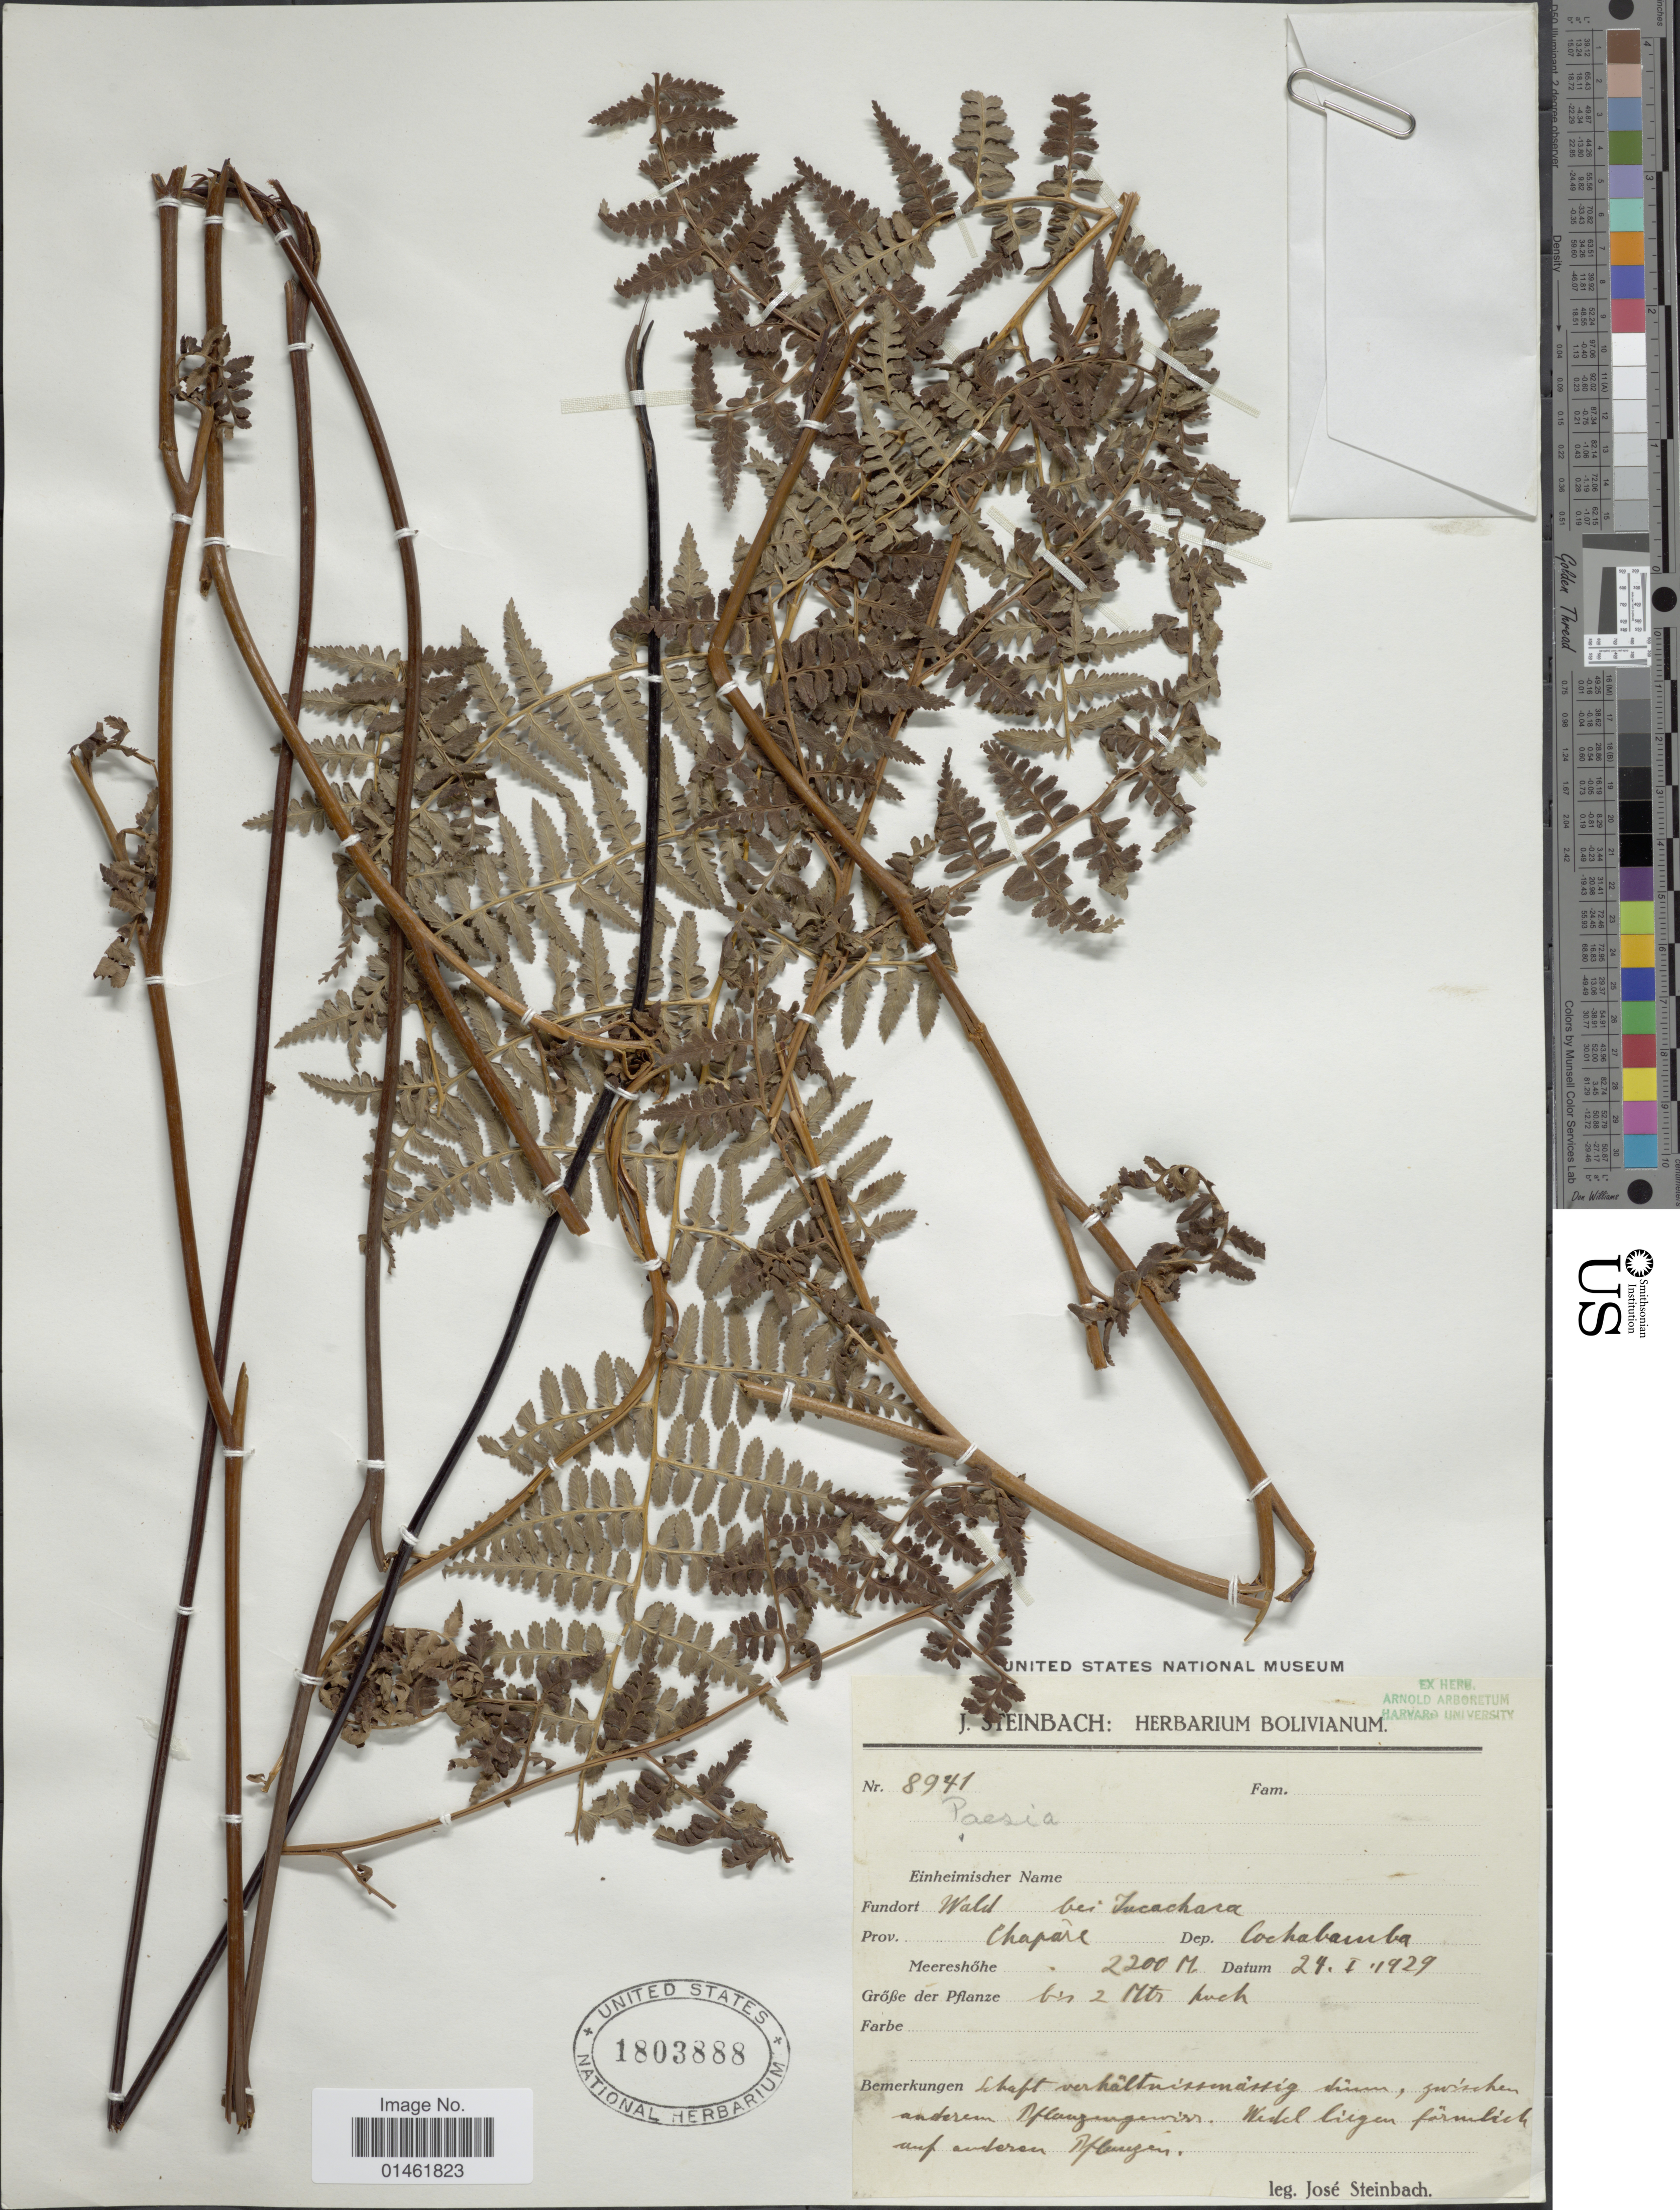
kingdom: Plantae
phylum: Tracheophyta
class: Polypodiopsida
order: Polypodiales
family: Dennstaedtiaceae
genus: Paesia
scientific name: Paesia glandulosa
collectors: J. Steinbach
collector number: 8941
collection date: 1929-01-24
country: Bolivia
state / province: Cochabamba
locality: Wald bei Tucachaca, Prov. Chapará, dep. Cochabamba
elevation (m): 2200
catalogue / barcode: US 1803888